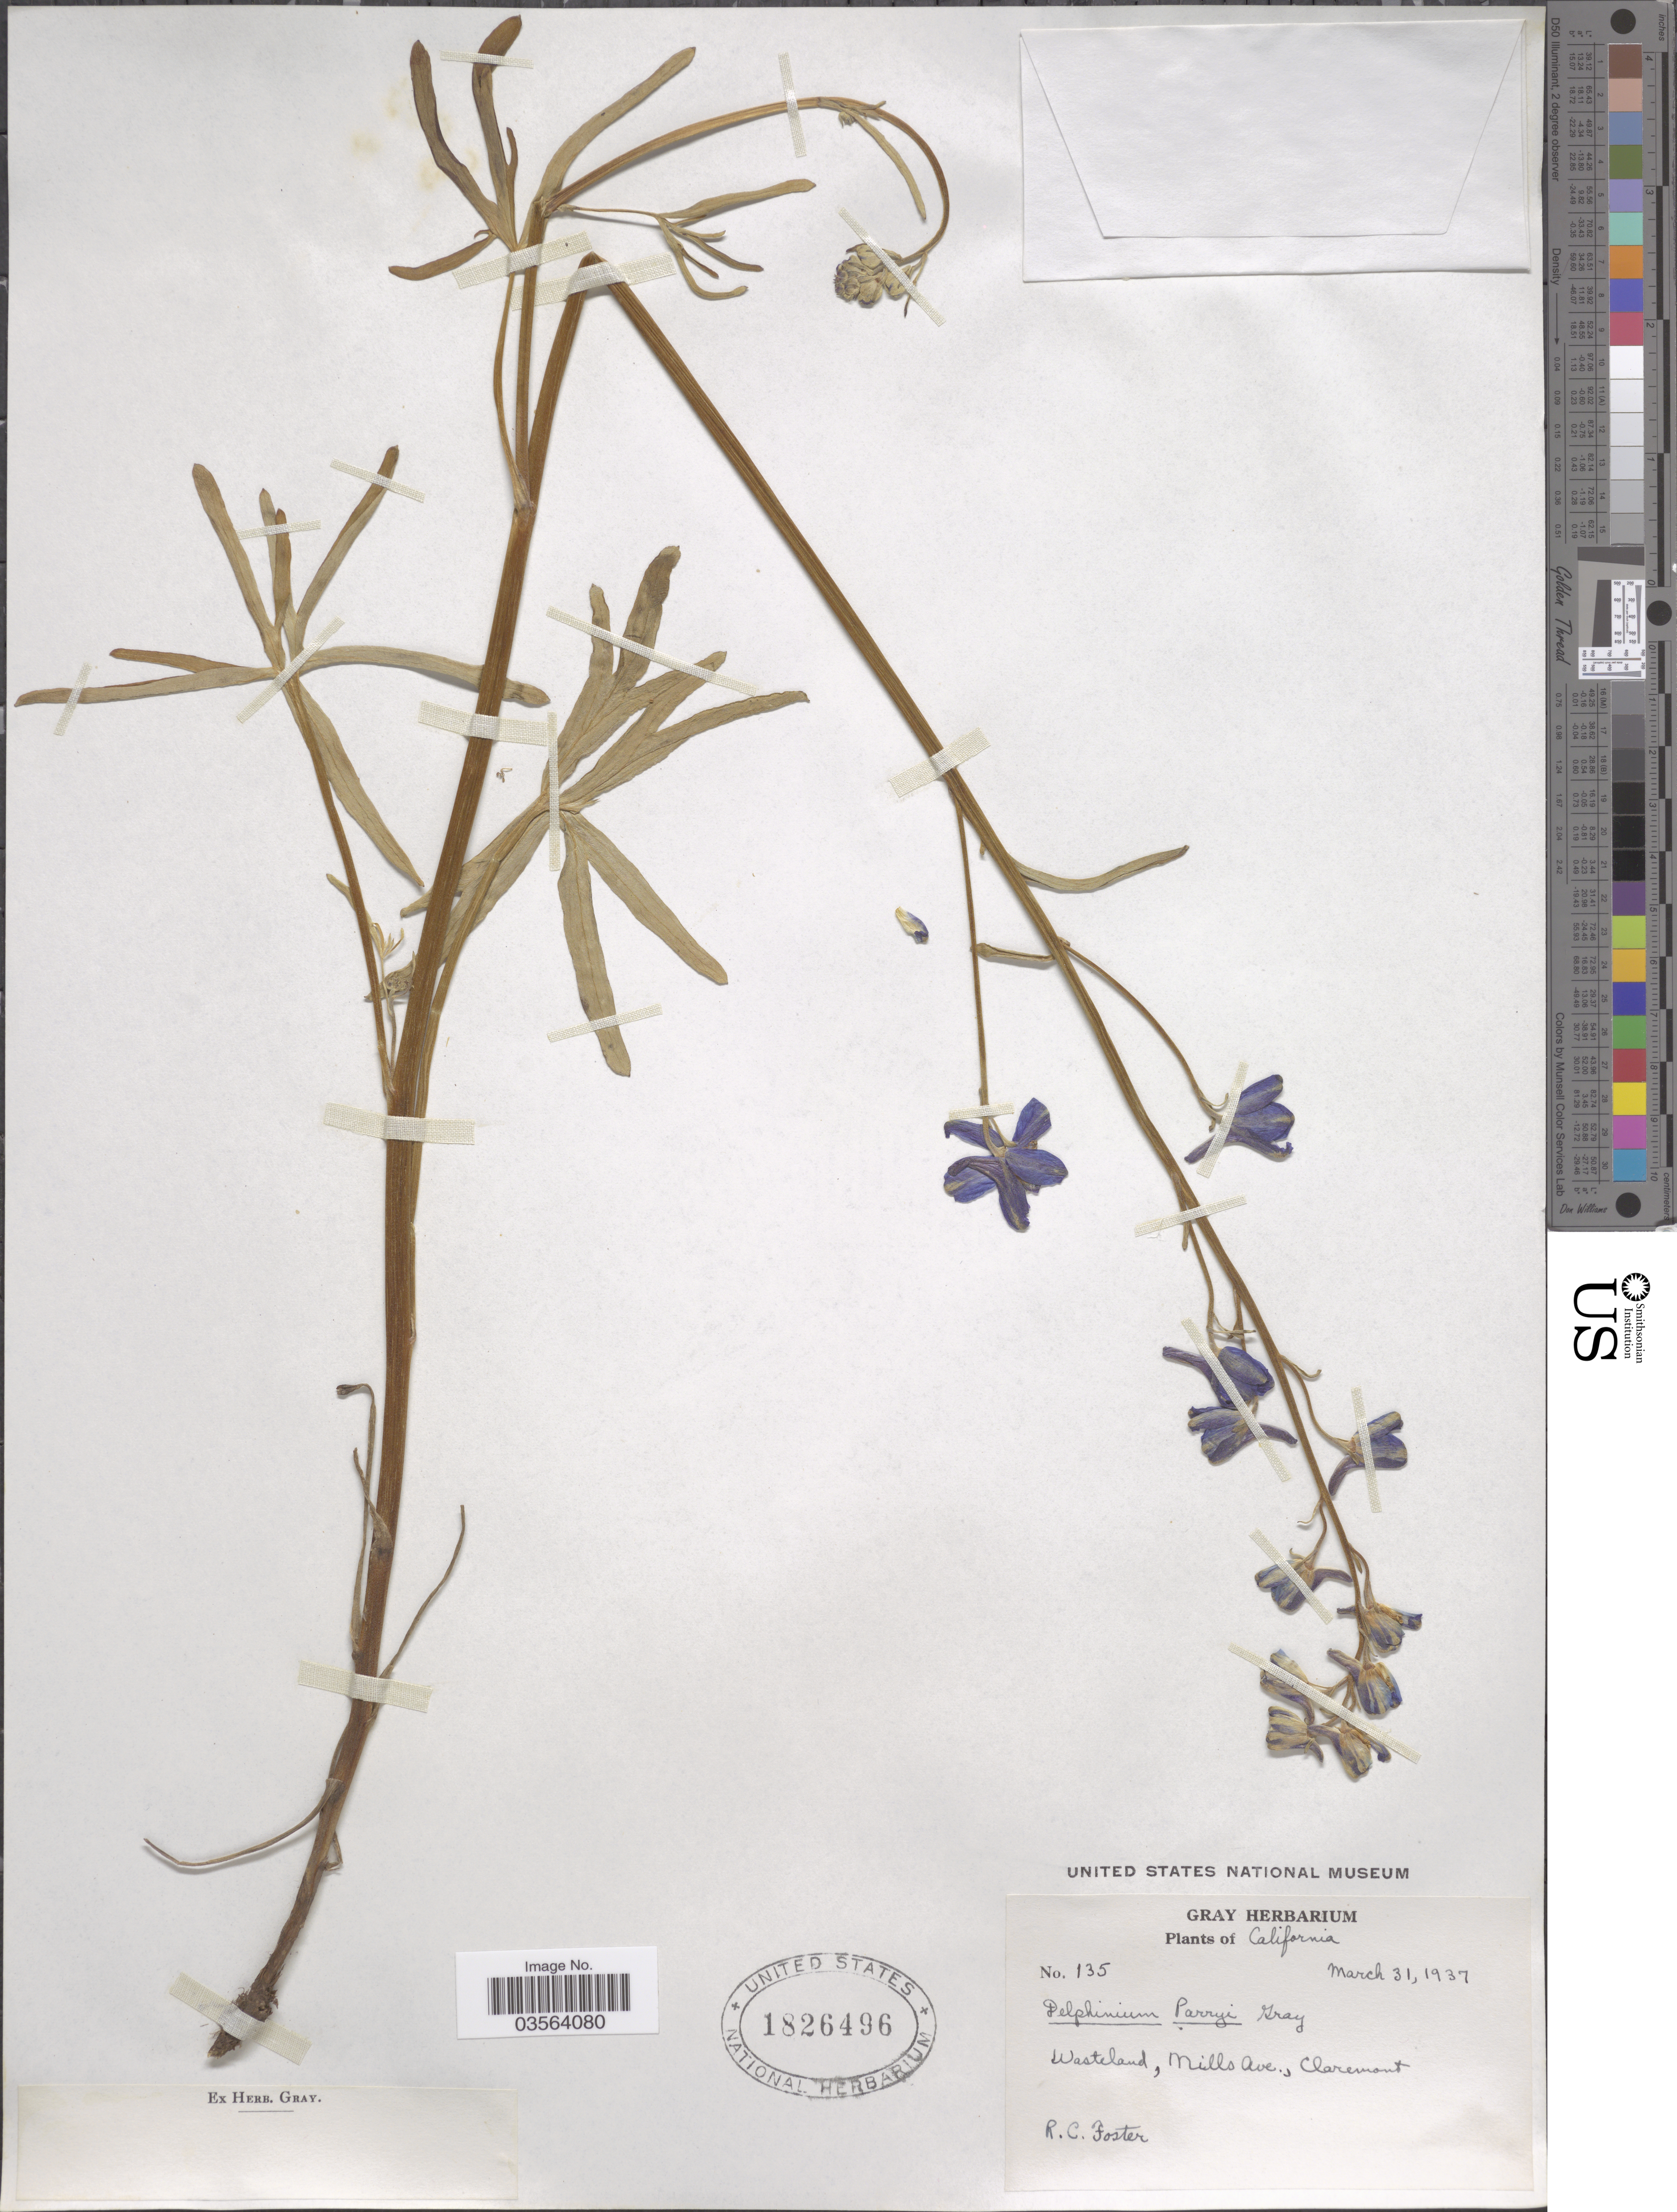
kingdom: Plantae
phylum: Tracheophyta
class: Magnoliopsida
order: Ranunculales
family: Ranunculaceae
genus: Delphinium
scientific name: Delphinium parryi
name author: A. Gray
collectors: R. C. Foster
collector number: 135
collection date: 1937-03-31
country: United States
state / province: California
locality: Wasteland, Mills Ave., Claremont.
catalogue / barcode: US 1826496